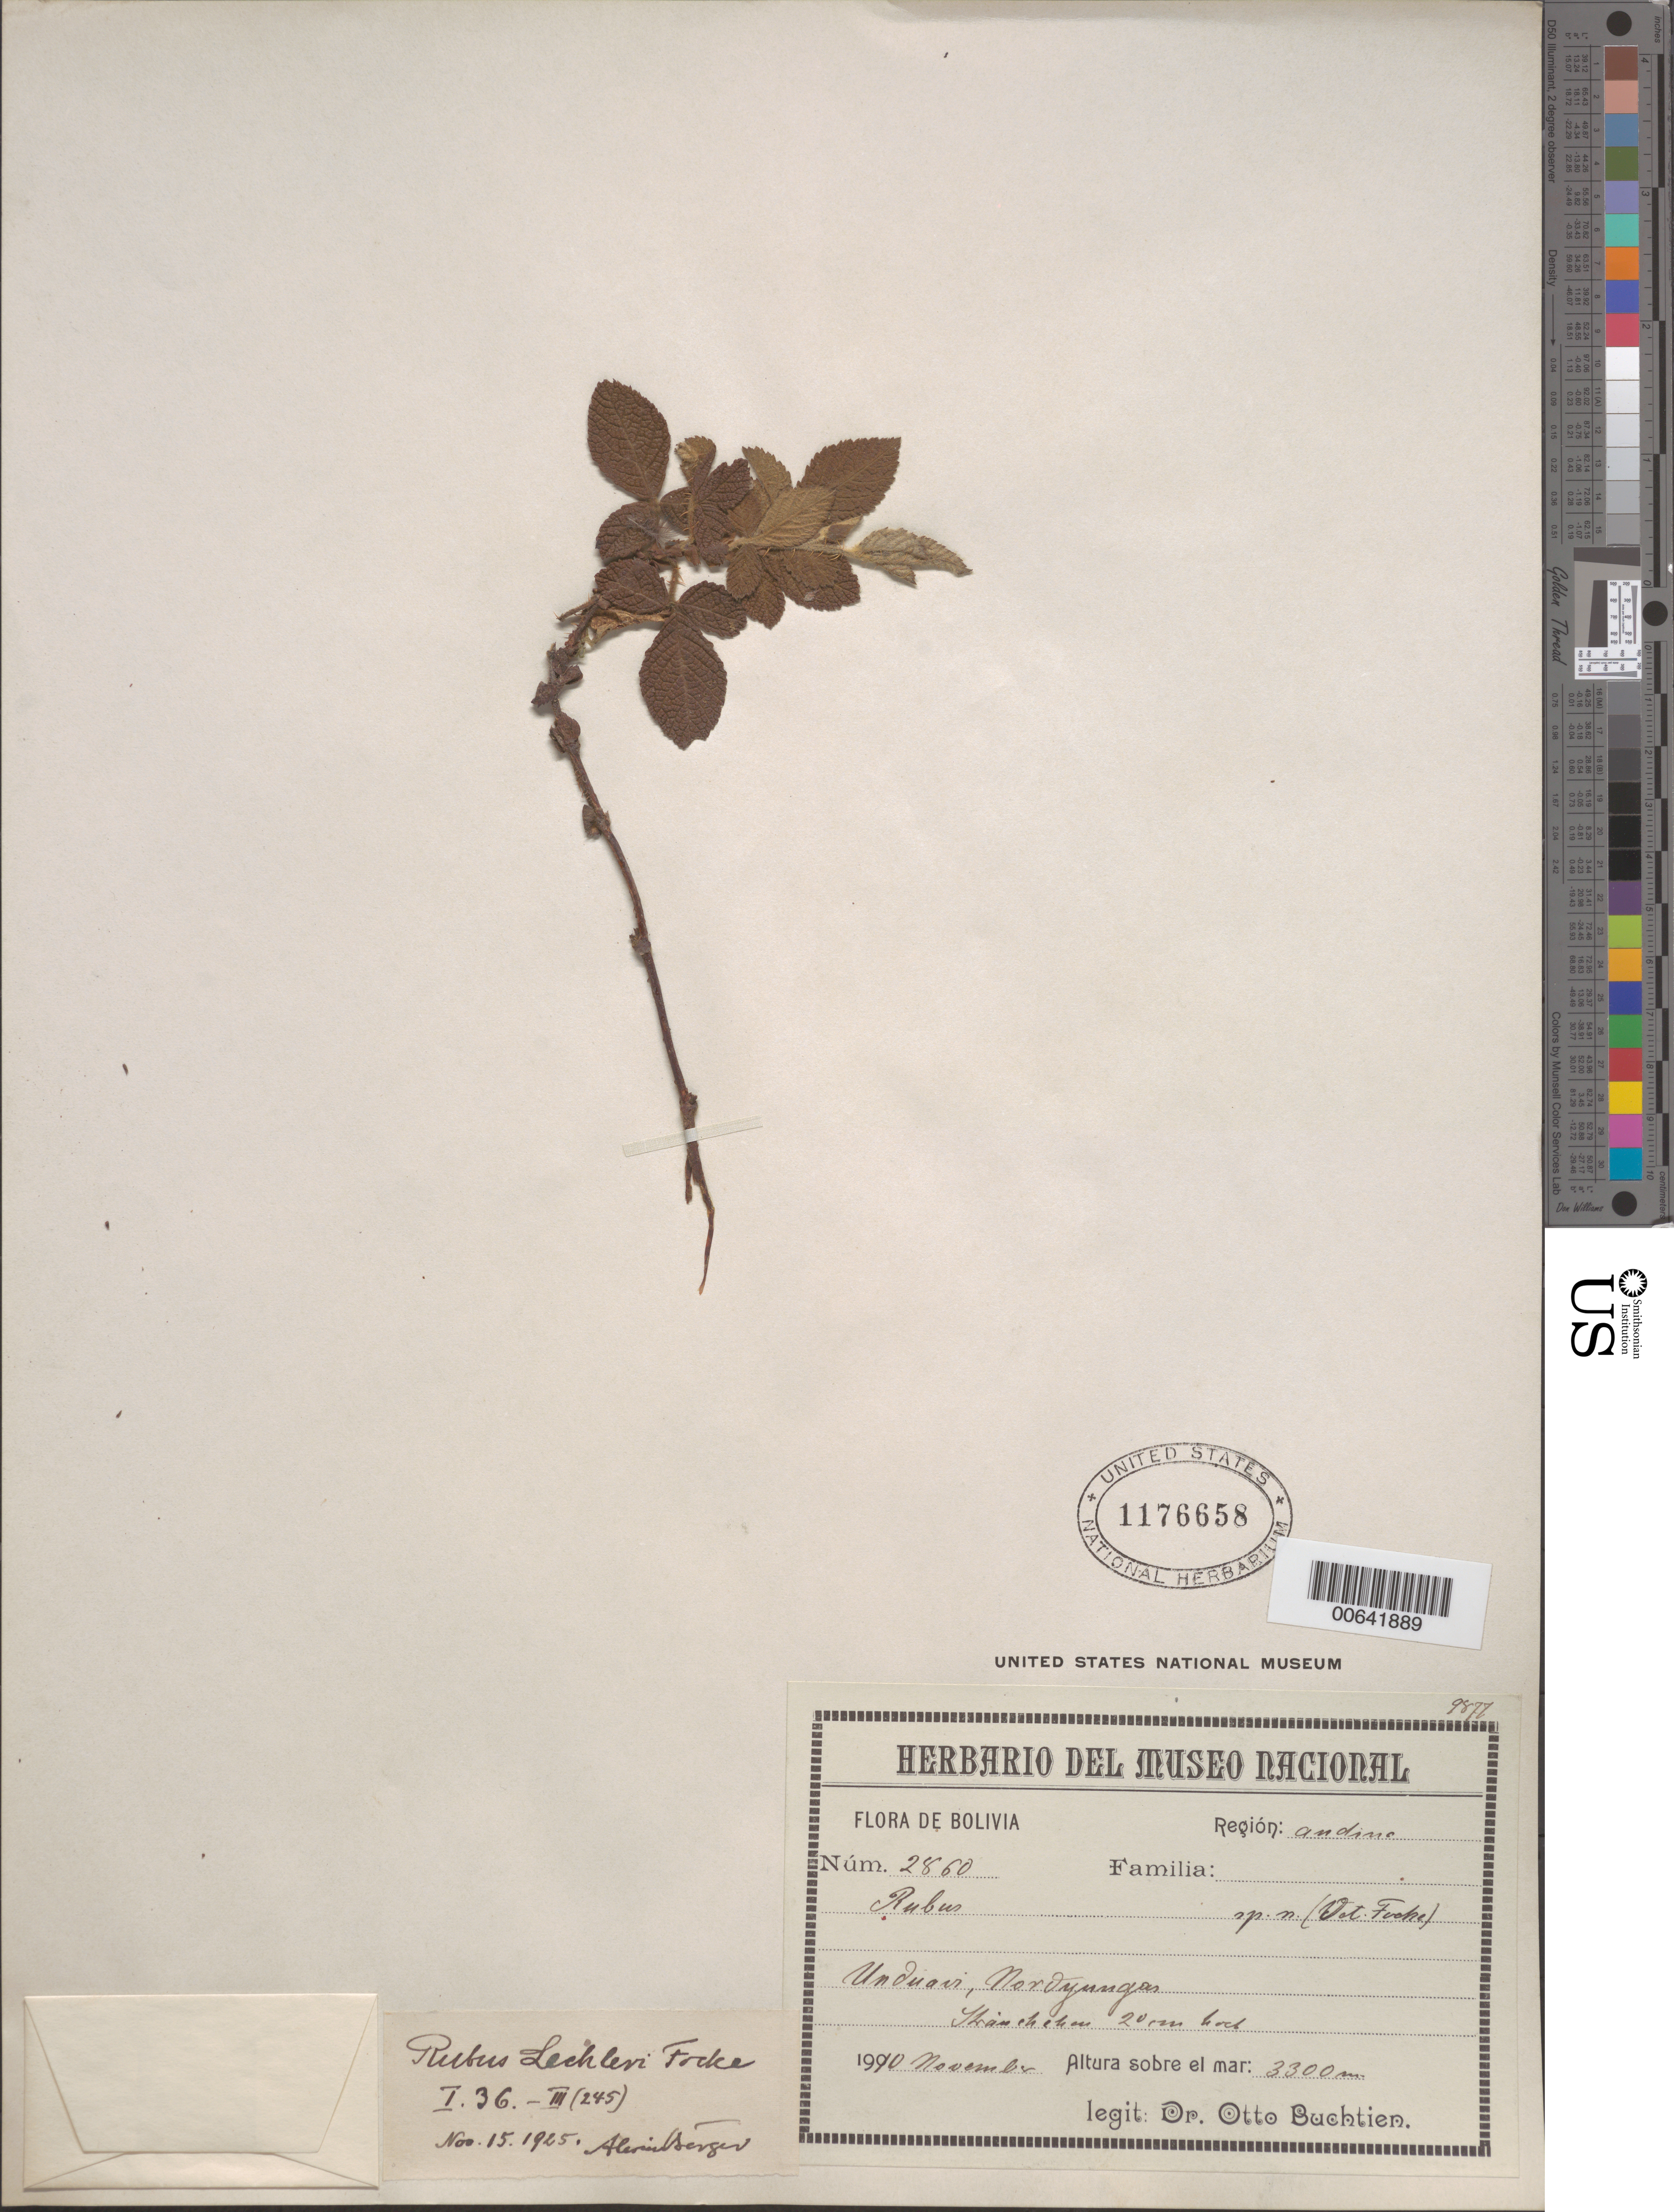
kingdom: Plantae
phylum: Tracheophyta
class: Magnoliopsida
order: Rosales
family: Rosaceae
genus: Rubus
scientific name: Rubus lechleri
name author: Focke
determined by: Singer, A.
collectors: O. Buchtien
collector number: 2860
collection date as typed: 01 Nov 1910 or 11 Jan 1910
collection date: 1910-01-11 or 1910-11-01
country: Bolivia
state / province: La Paz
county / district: Nor Yungas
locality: Unduavi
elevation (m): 3300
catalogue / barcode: US 1176658